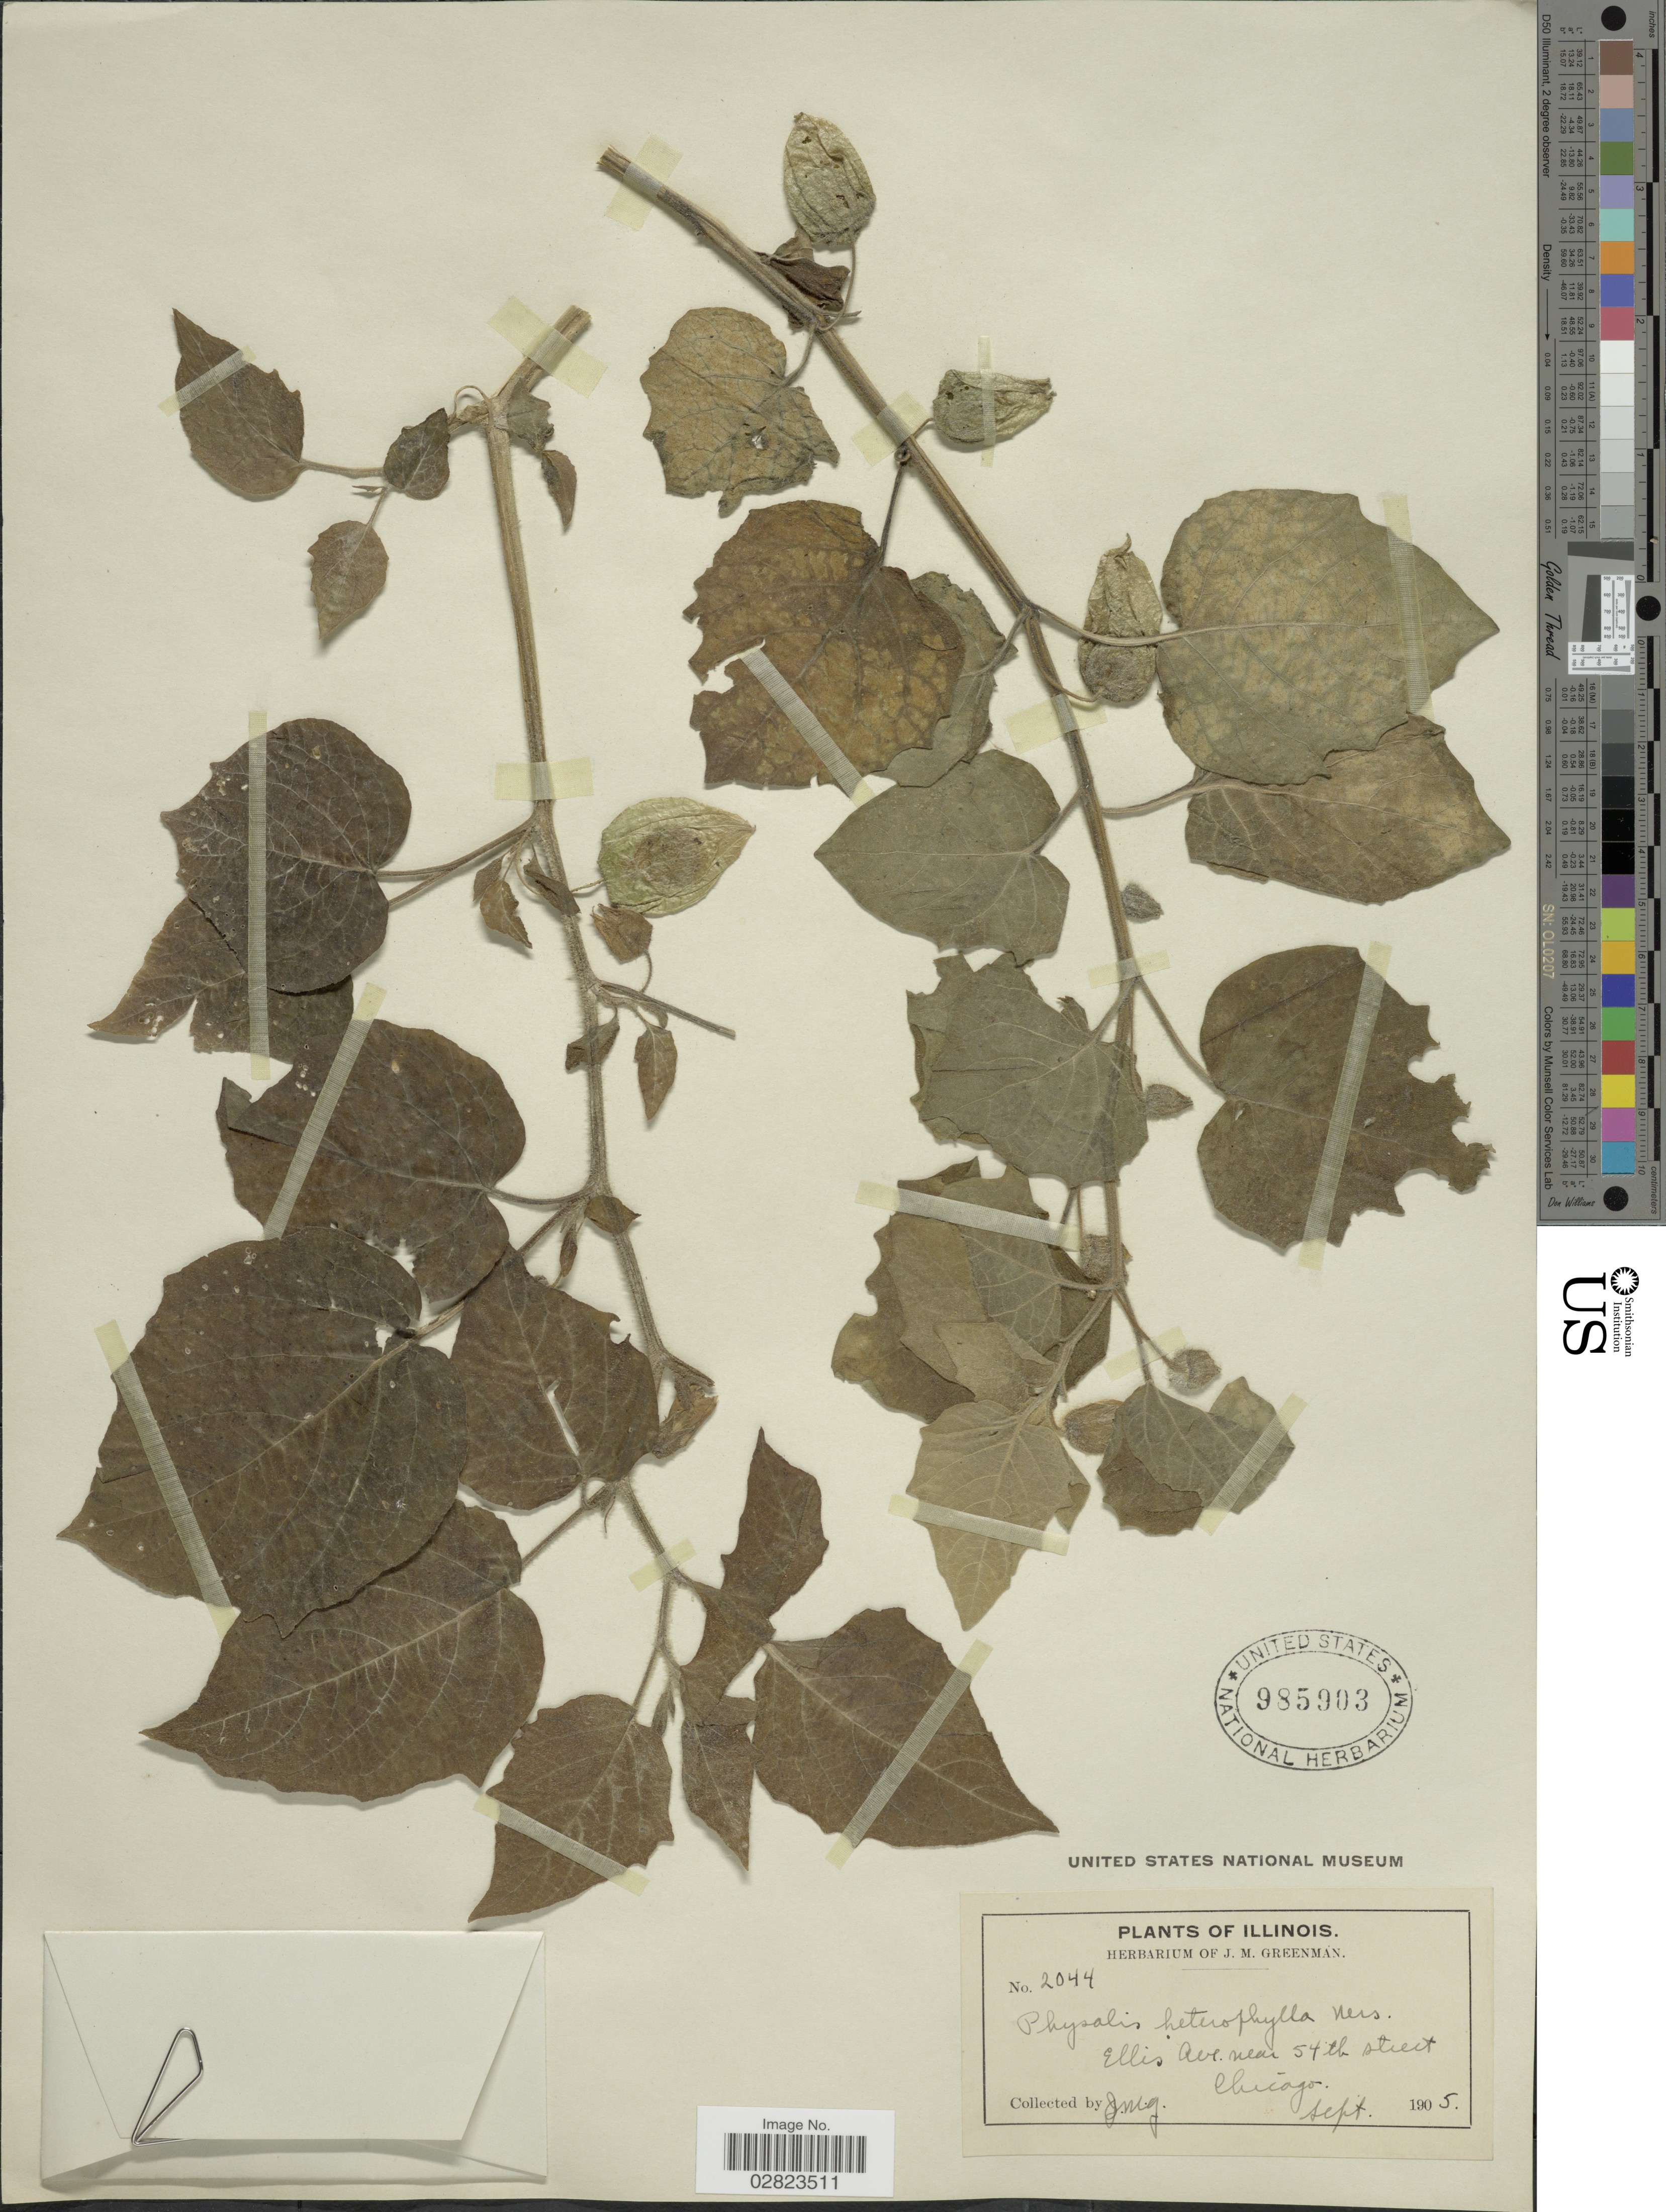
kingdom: Plantae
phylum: Tracheophyta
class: Magnoliopsida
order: Solanales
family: Solanaceae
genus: Physalis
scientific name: Physalis heterophylla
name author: Nees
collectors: J. M. Greenman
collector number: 2044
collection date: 1905-09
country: United States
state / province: Illinois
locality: Ellis Ave. near 54th street, Chicago.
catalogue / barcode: US 985903